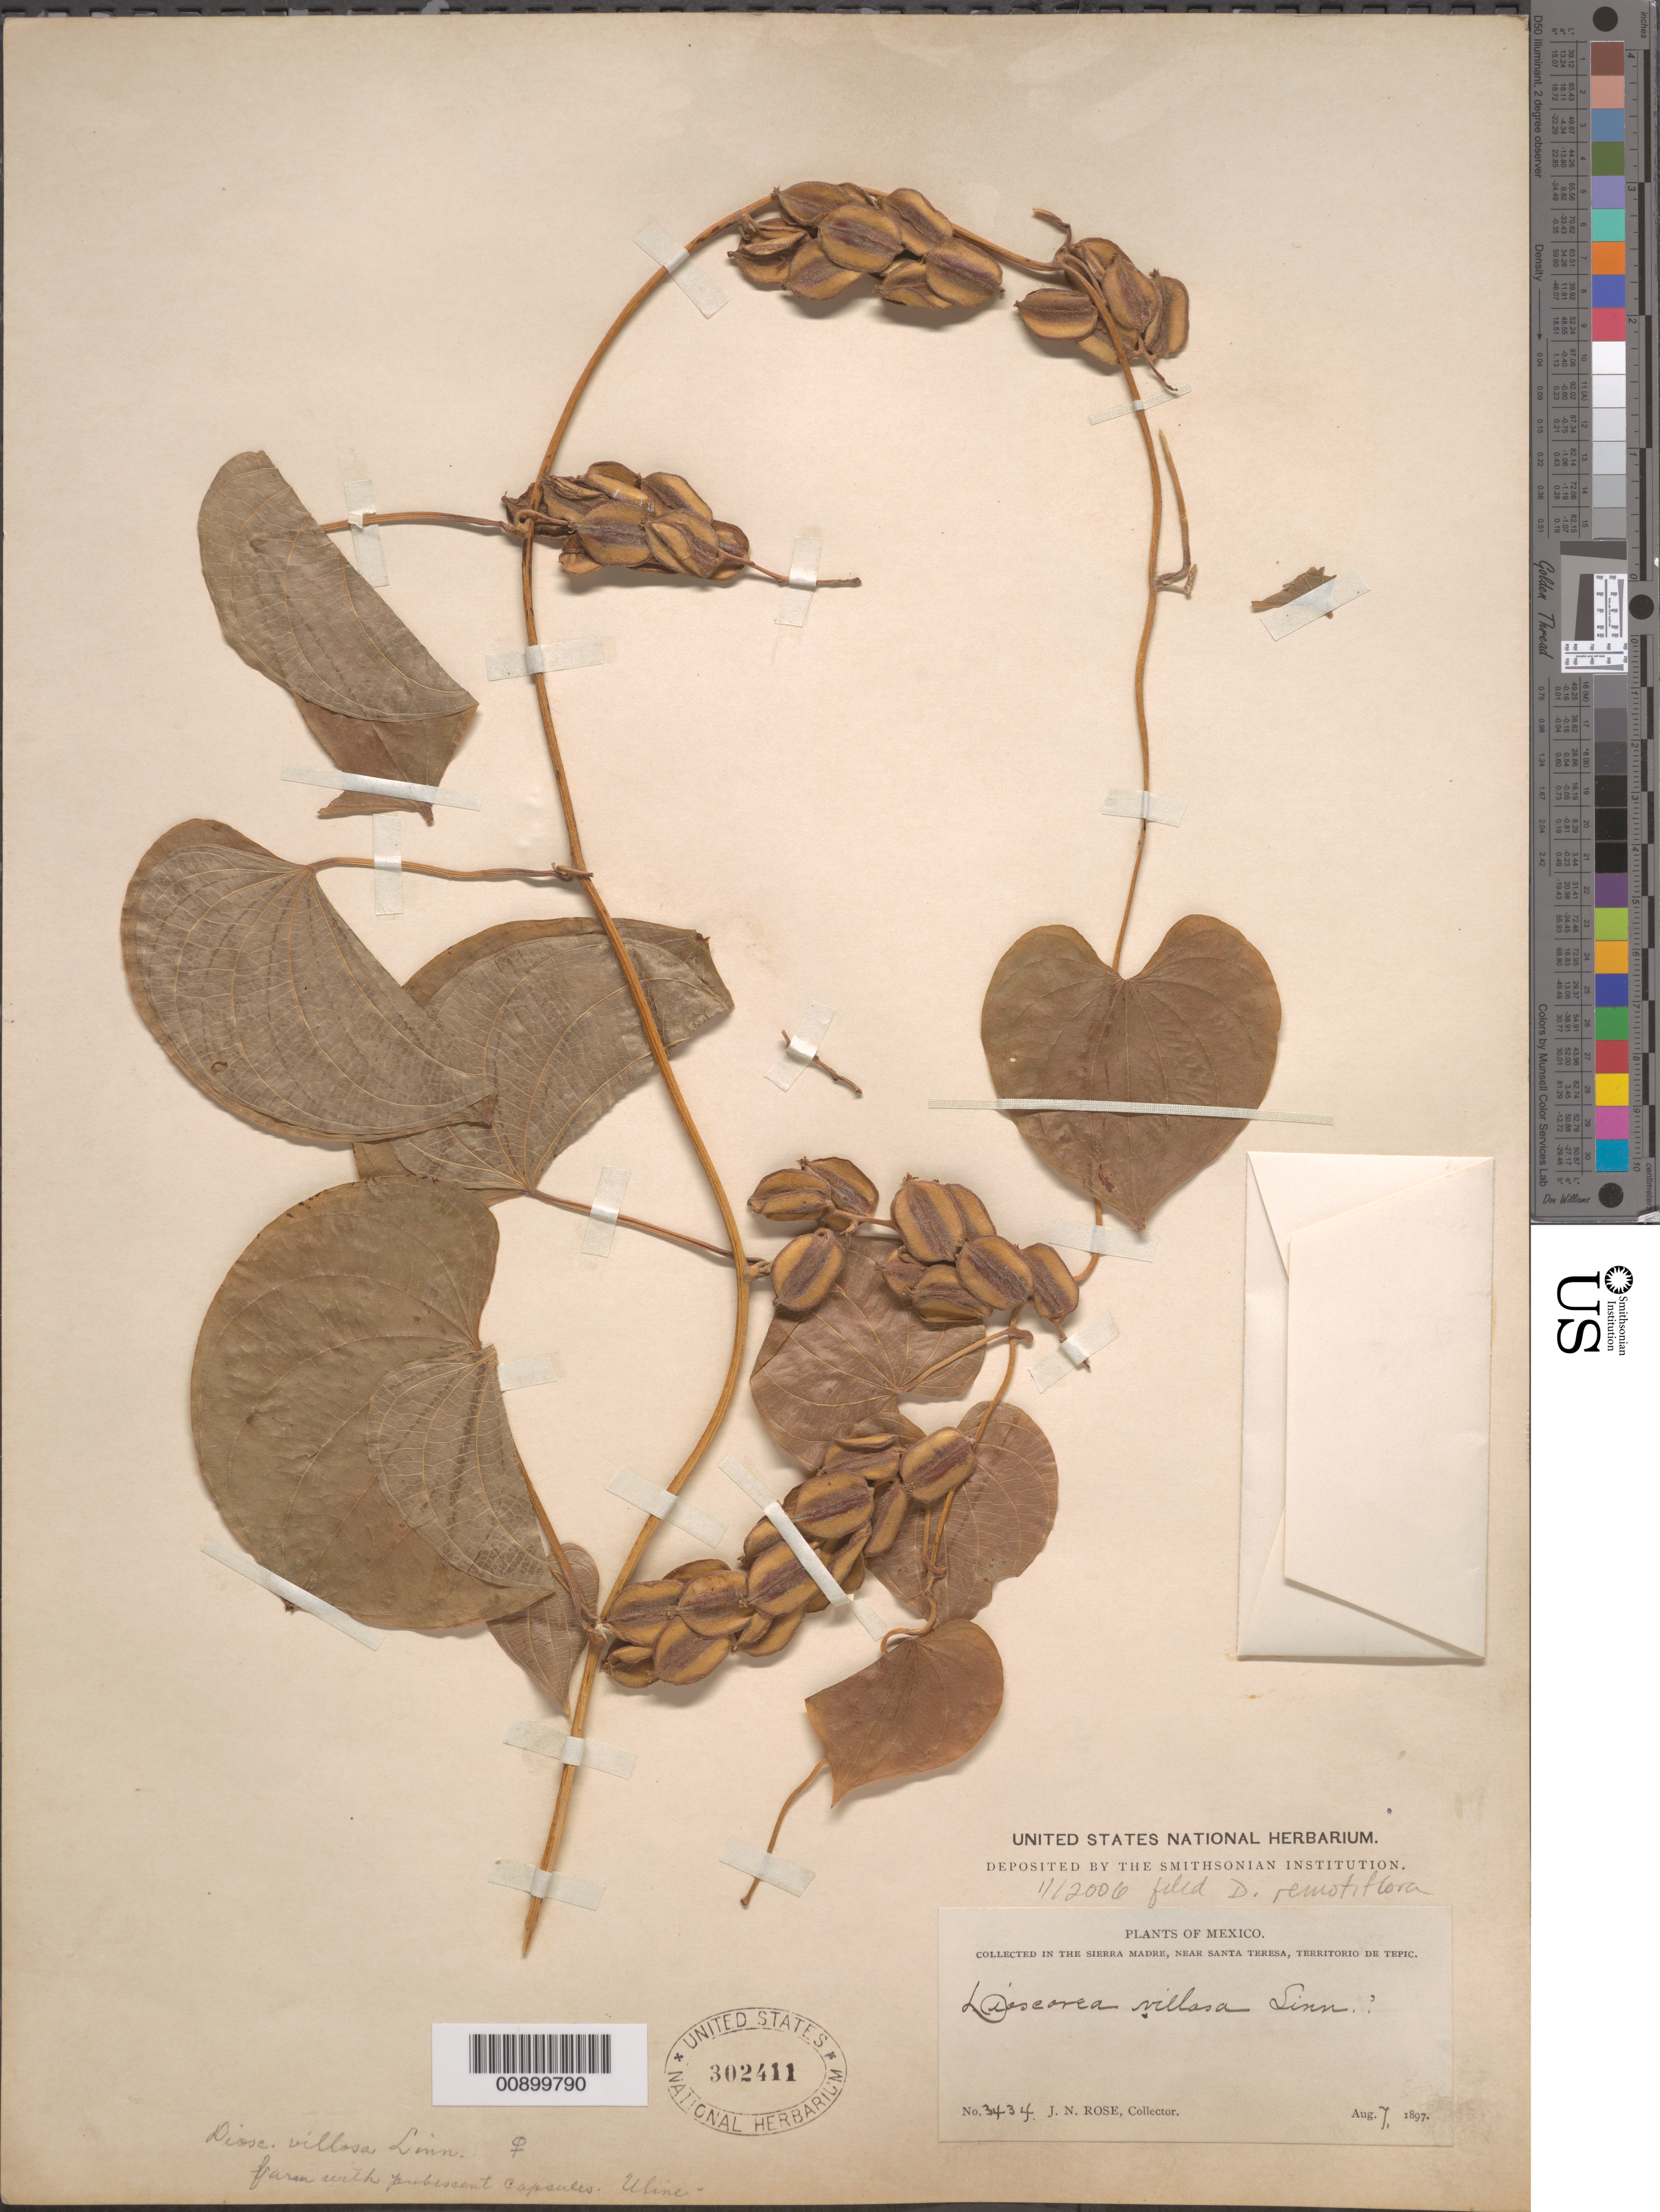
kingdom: Plantae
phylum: Tracheophyta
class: Liliopsida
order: Dioscoreales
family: Dioscoreaceae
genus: Dioscorea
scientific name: Dioscorea remotiflora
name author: Kunth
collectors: J. N. Rose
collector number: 3434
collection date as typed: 07 Aug 1897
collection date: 1897-08-07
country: Mexico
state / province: Nayarit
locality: Sierra Madre, near Santa Teresa, Territorio de Tepic.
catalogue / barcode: US 302411